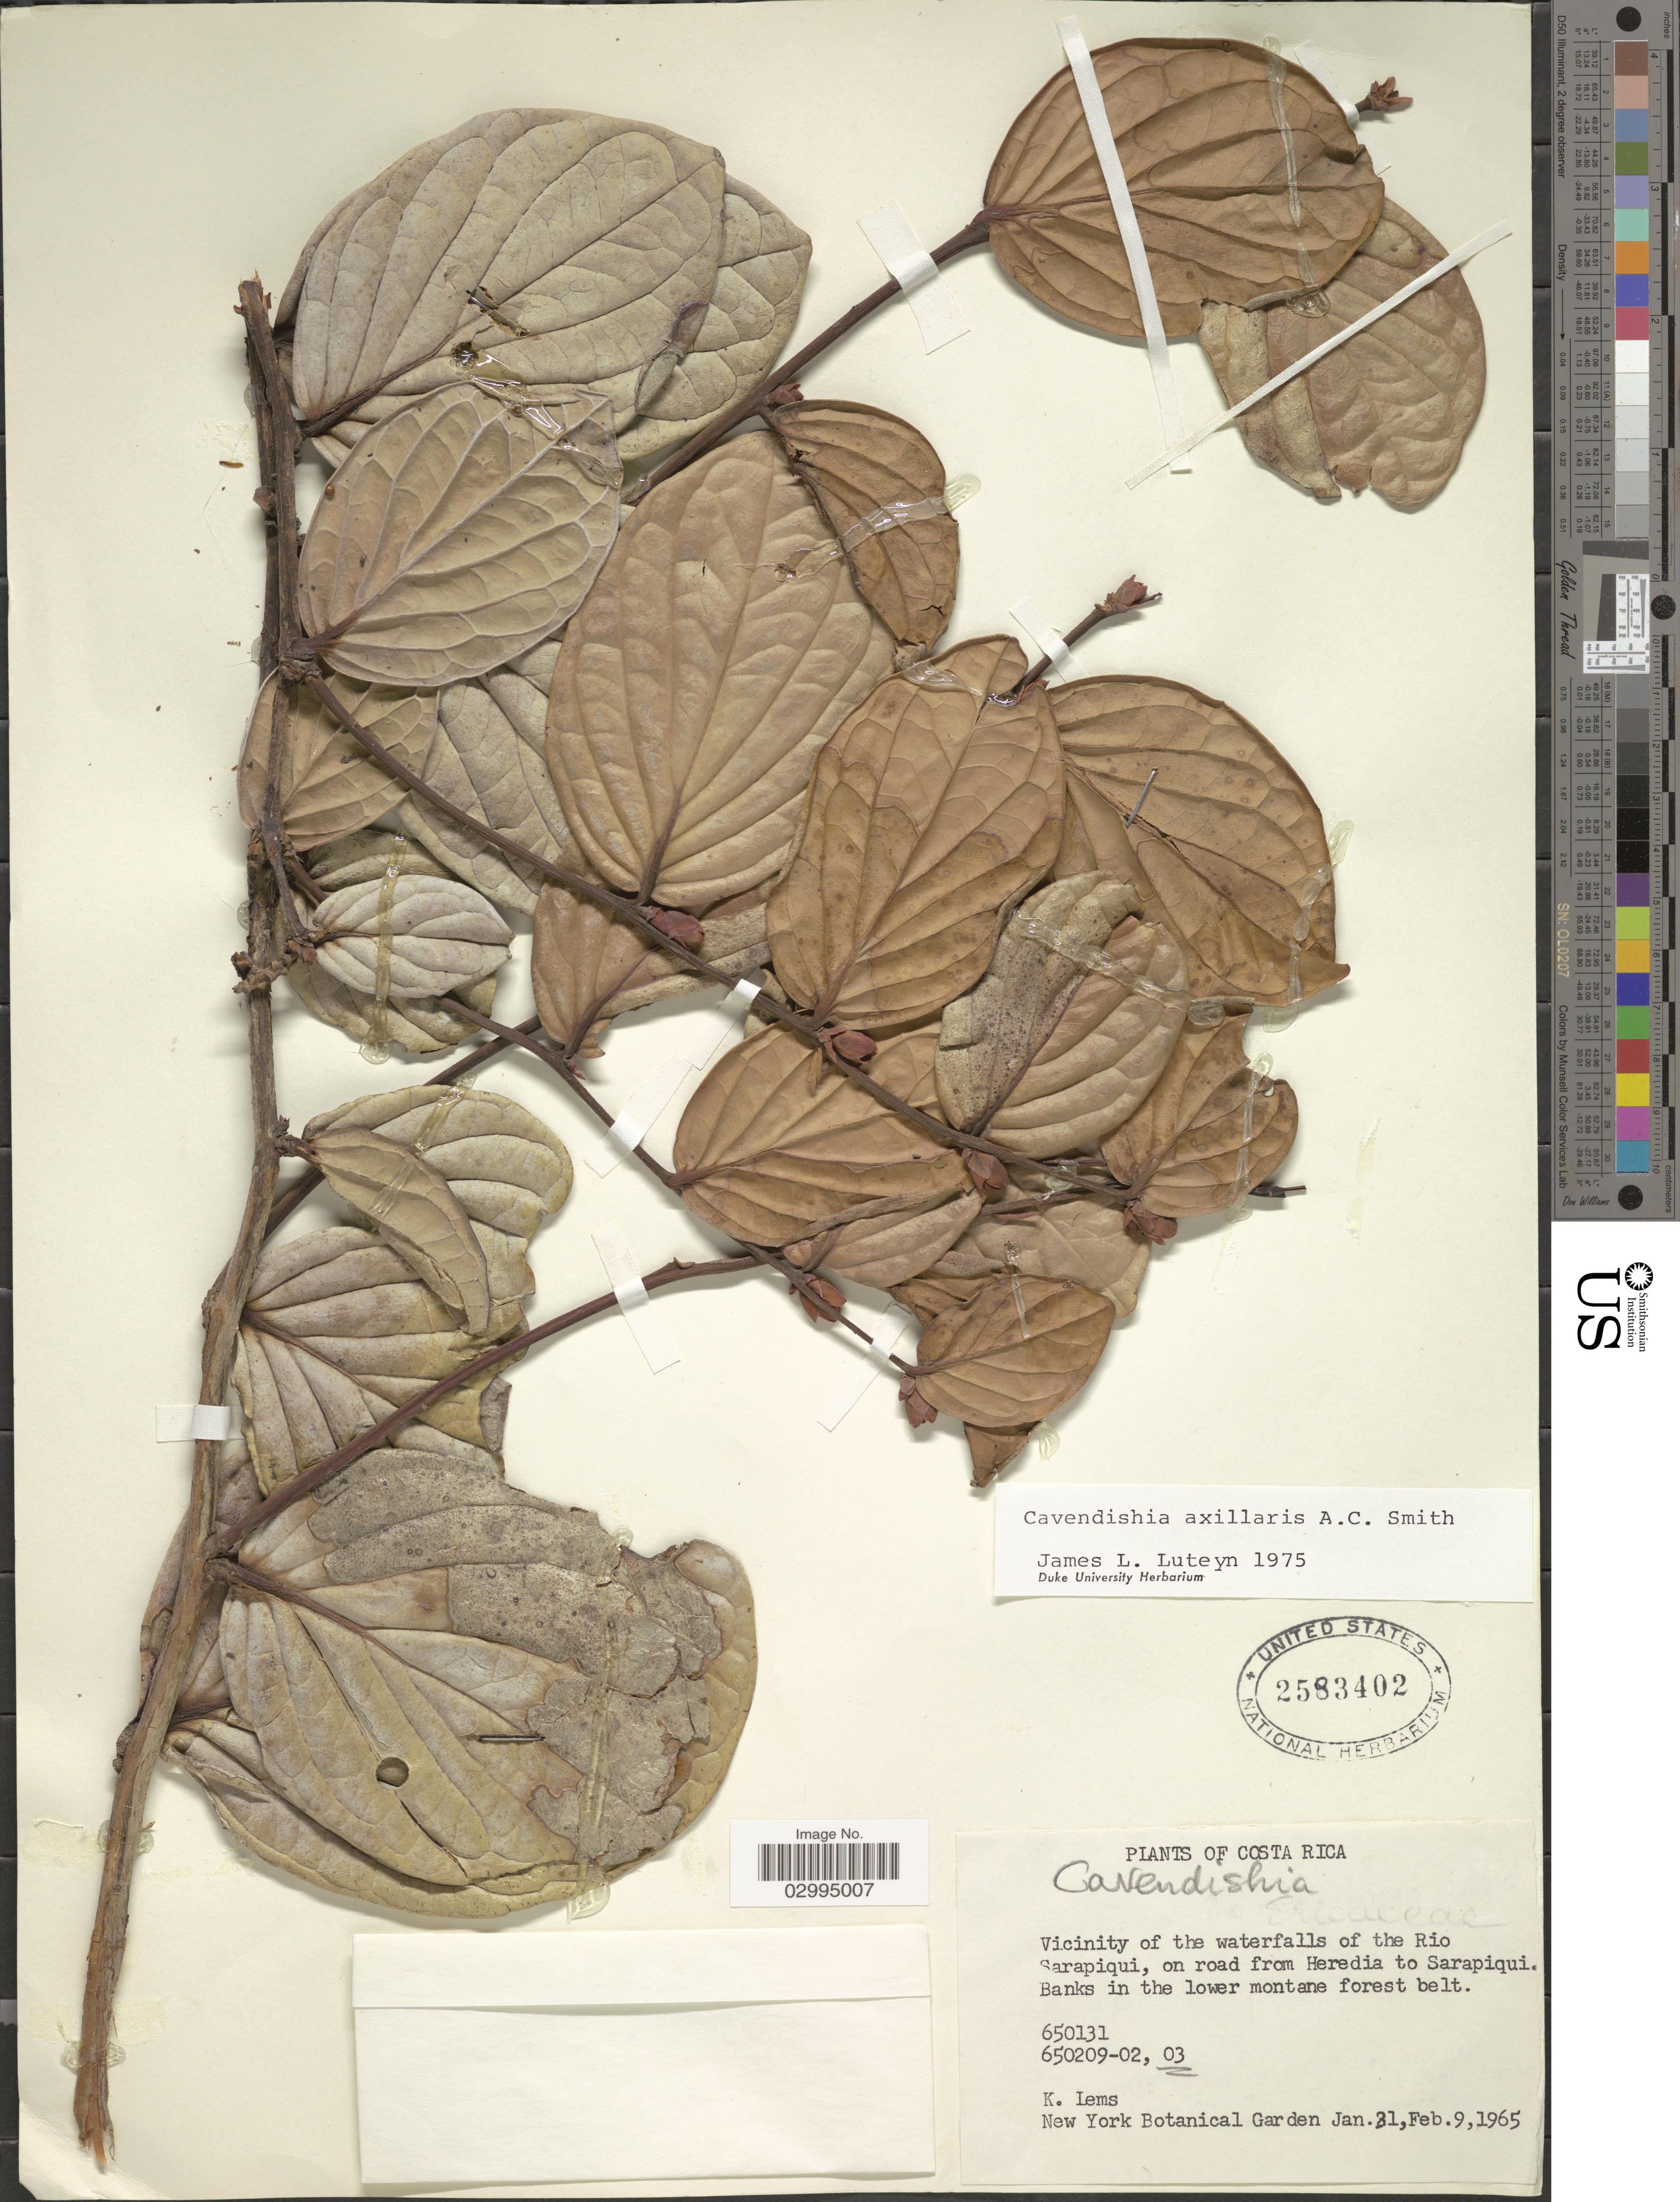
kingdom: Plantae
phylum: Tracheophyta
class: Magnoliopsida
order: Ericales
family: Ericaceae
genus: Cavendishia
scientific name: Cavendishia axillaris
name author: A.C. Sm.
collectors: K. Lems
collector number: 03?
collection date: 1965-01-31/1965-02-09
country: Costa Rica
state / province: Heredia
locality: Vicinity of the waterfalls of the Rio Sarapiqui, on road from Heredia to Sarapiqui.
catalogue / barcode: US 2583402